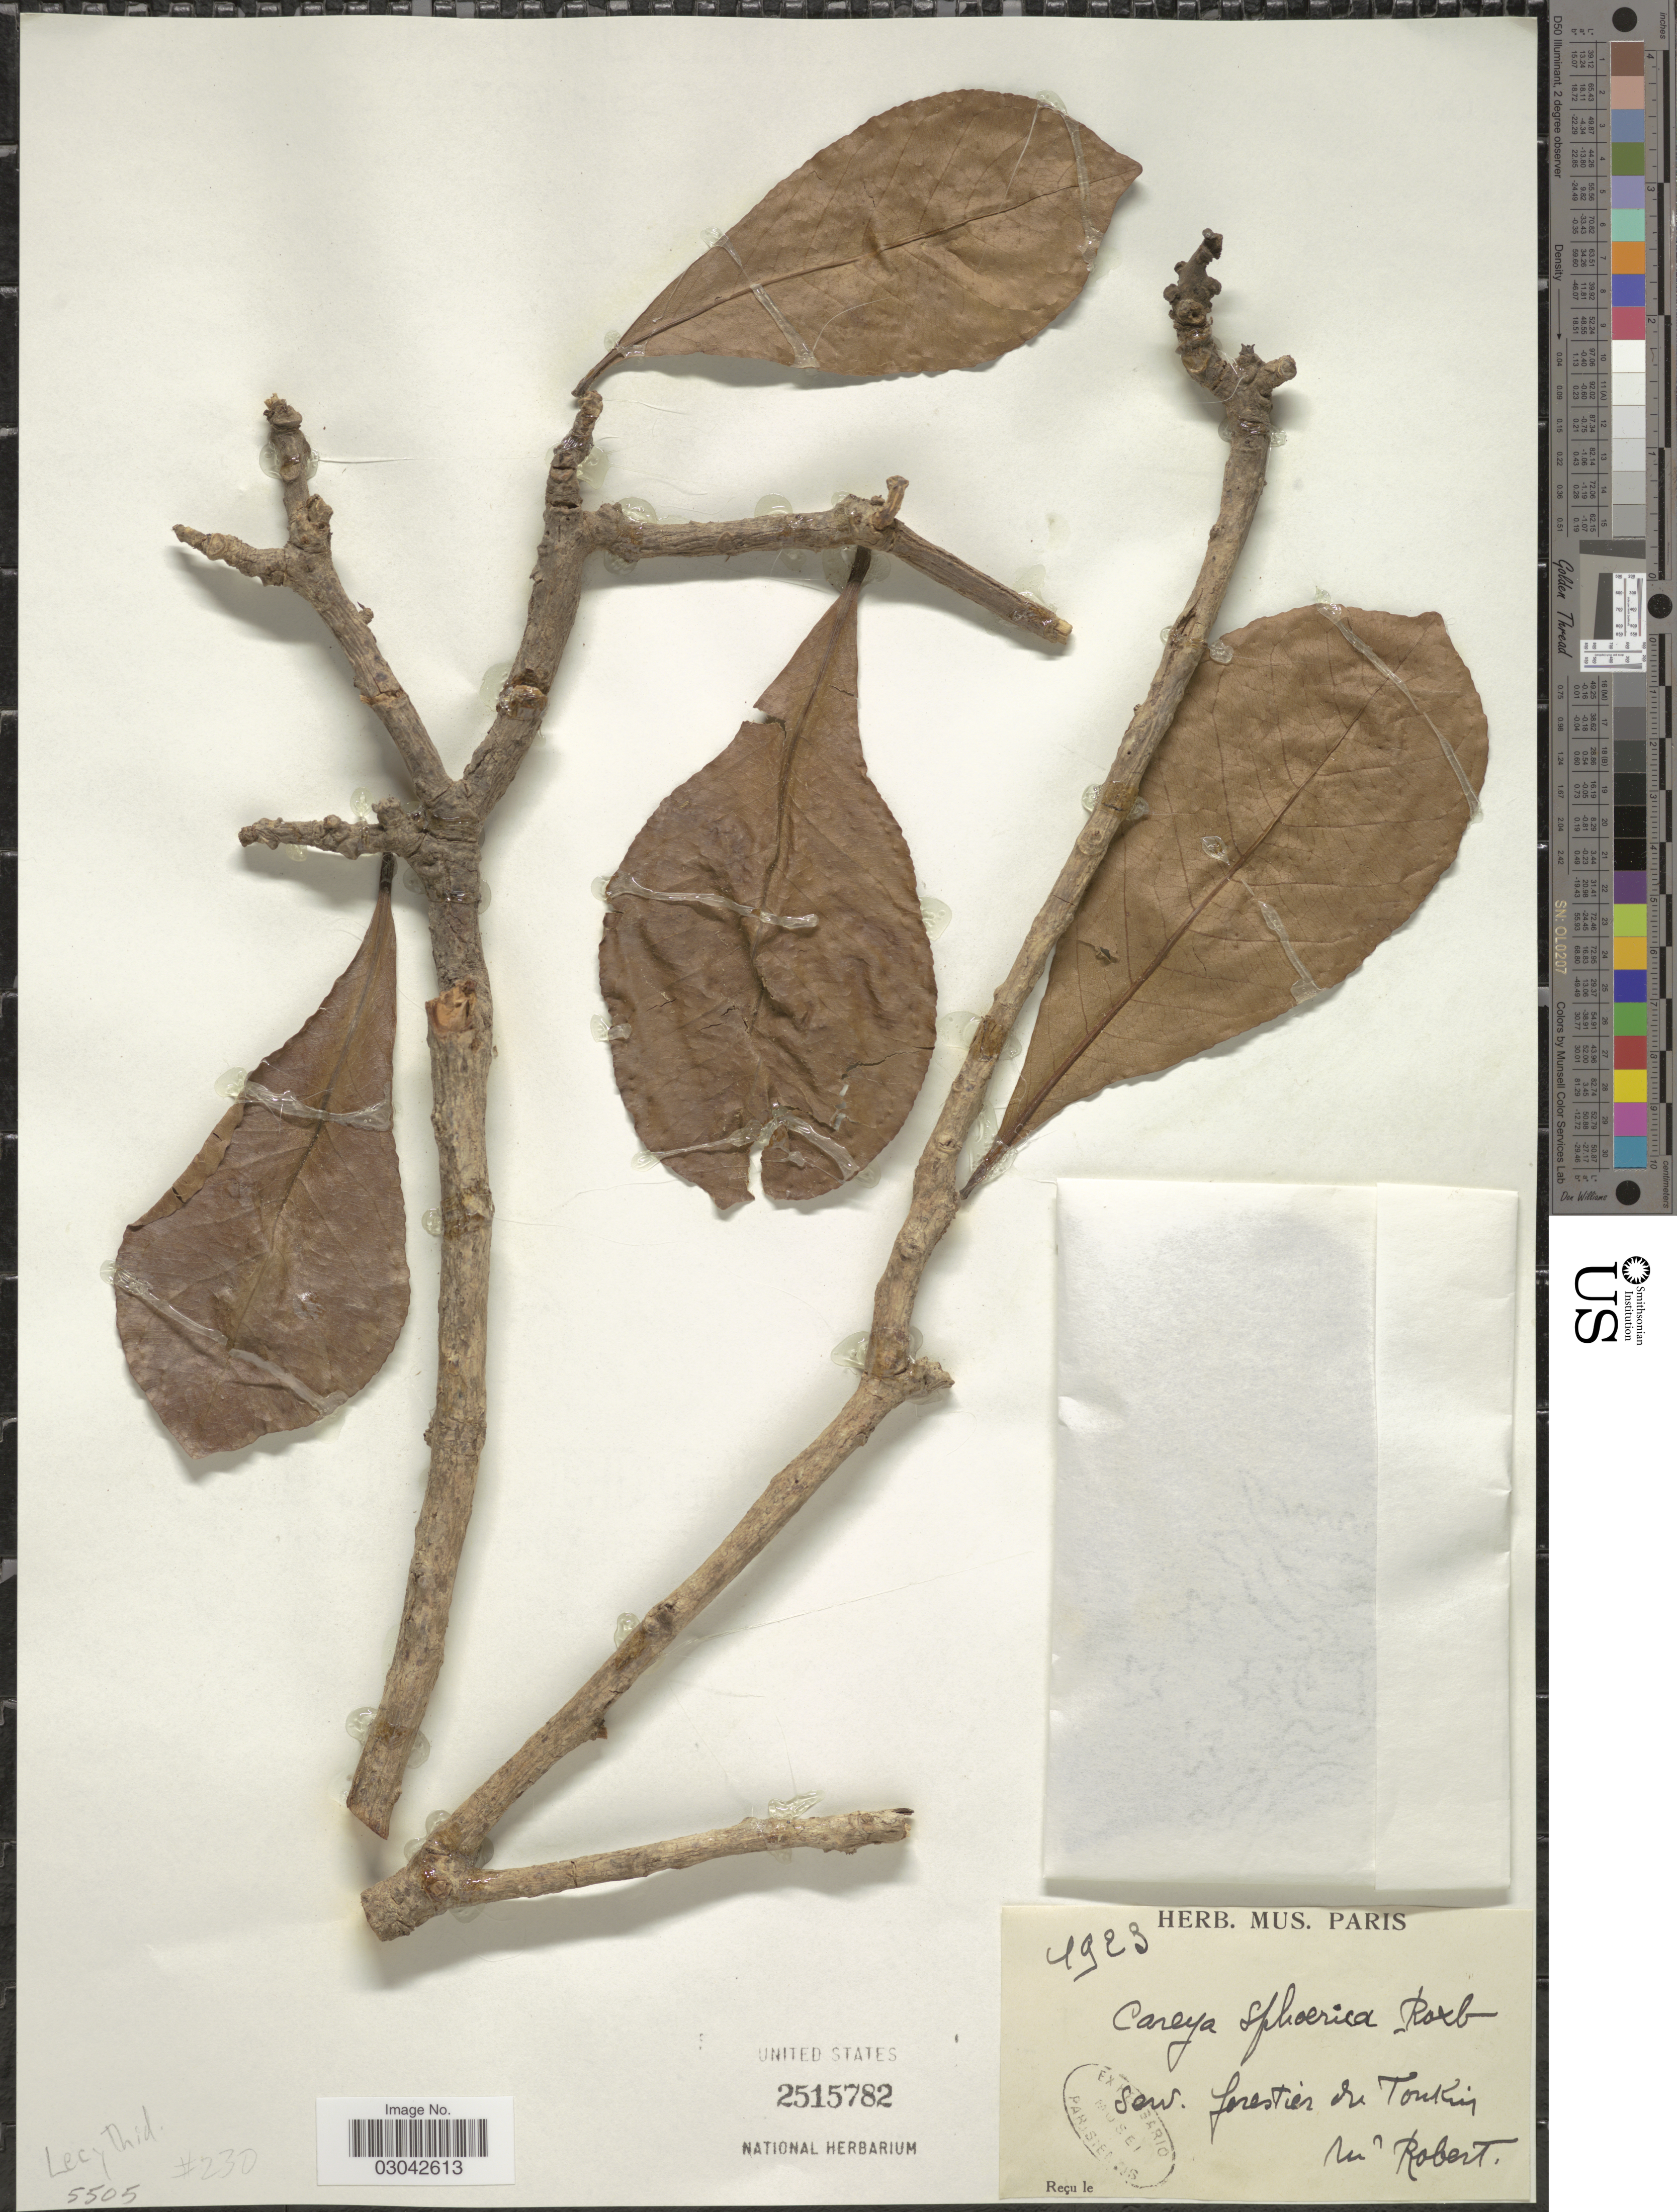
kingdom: Plantae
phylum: Tracheophyta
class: Magnoliopsida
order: Ericales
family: Lecythidaceae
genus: Careya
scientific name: Careya sphaerica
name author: Roxb.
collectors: M. Robert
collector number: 4923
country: Vietnam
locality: Serv. forestier du Tonkin.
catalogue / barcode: US 2515782